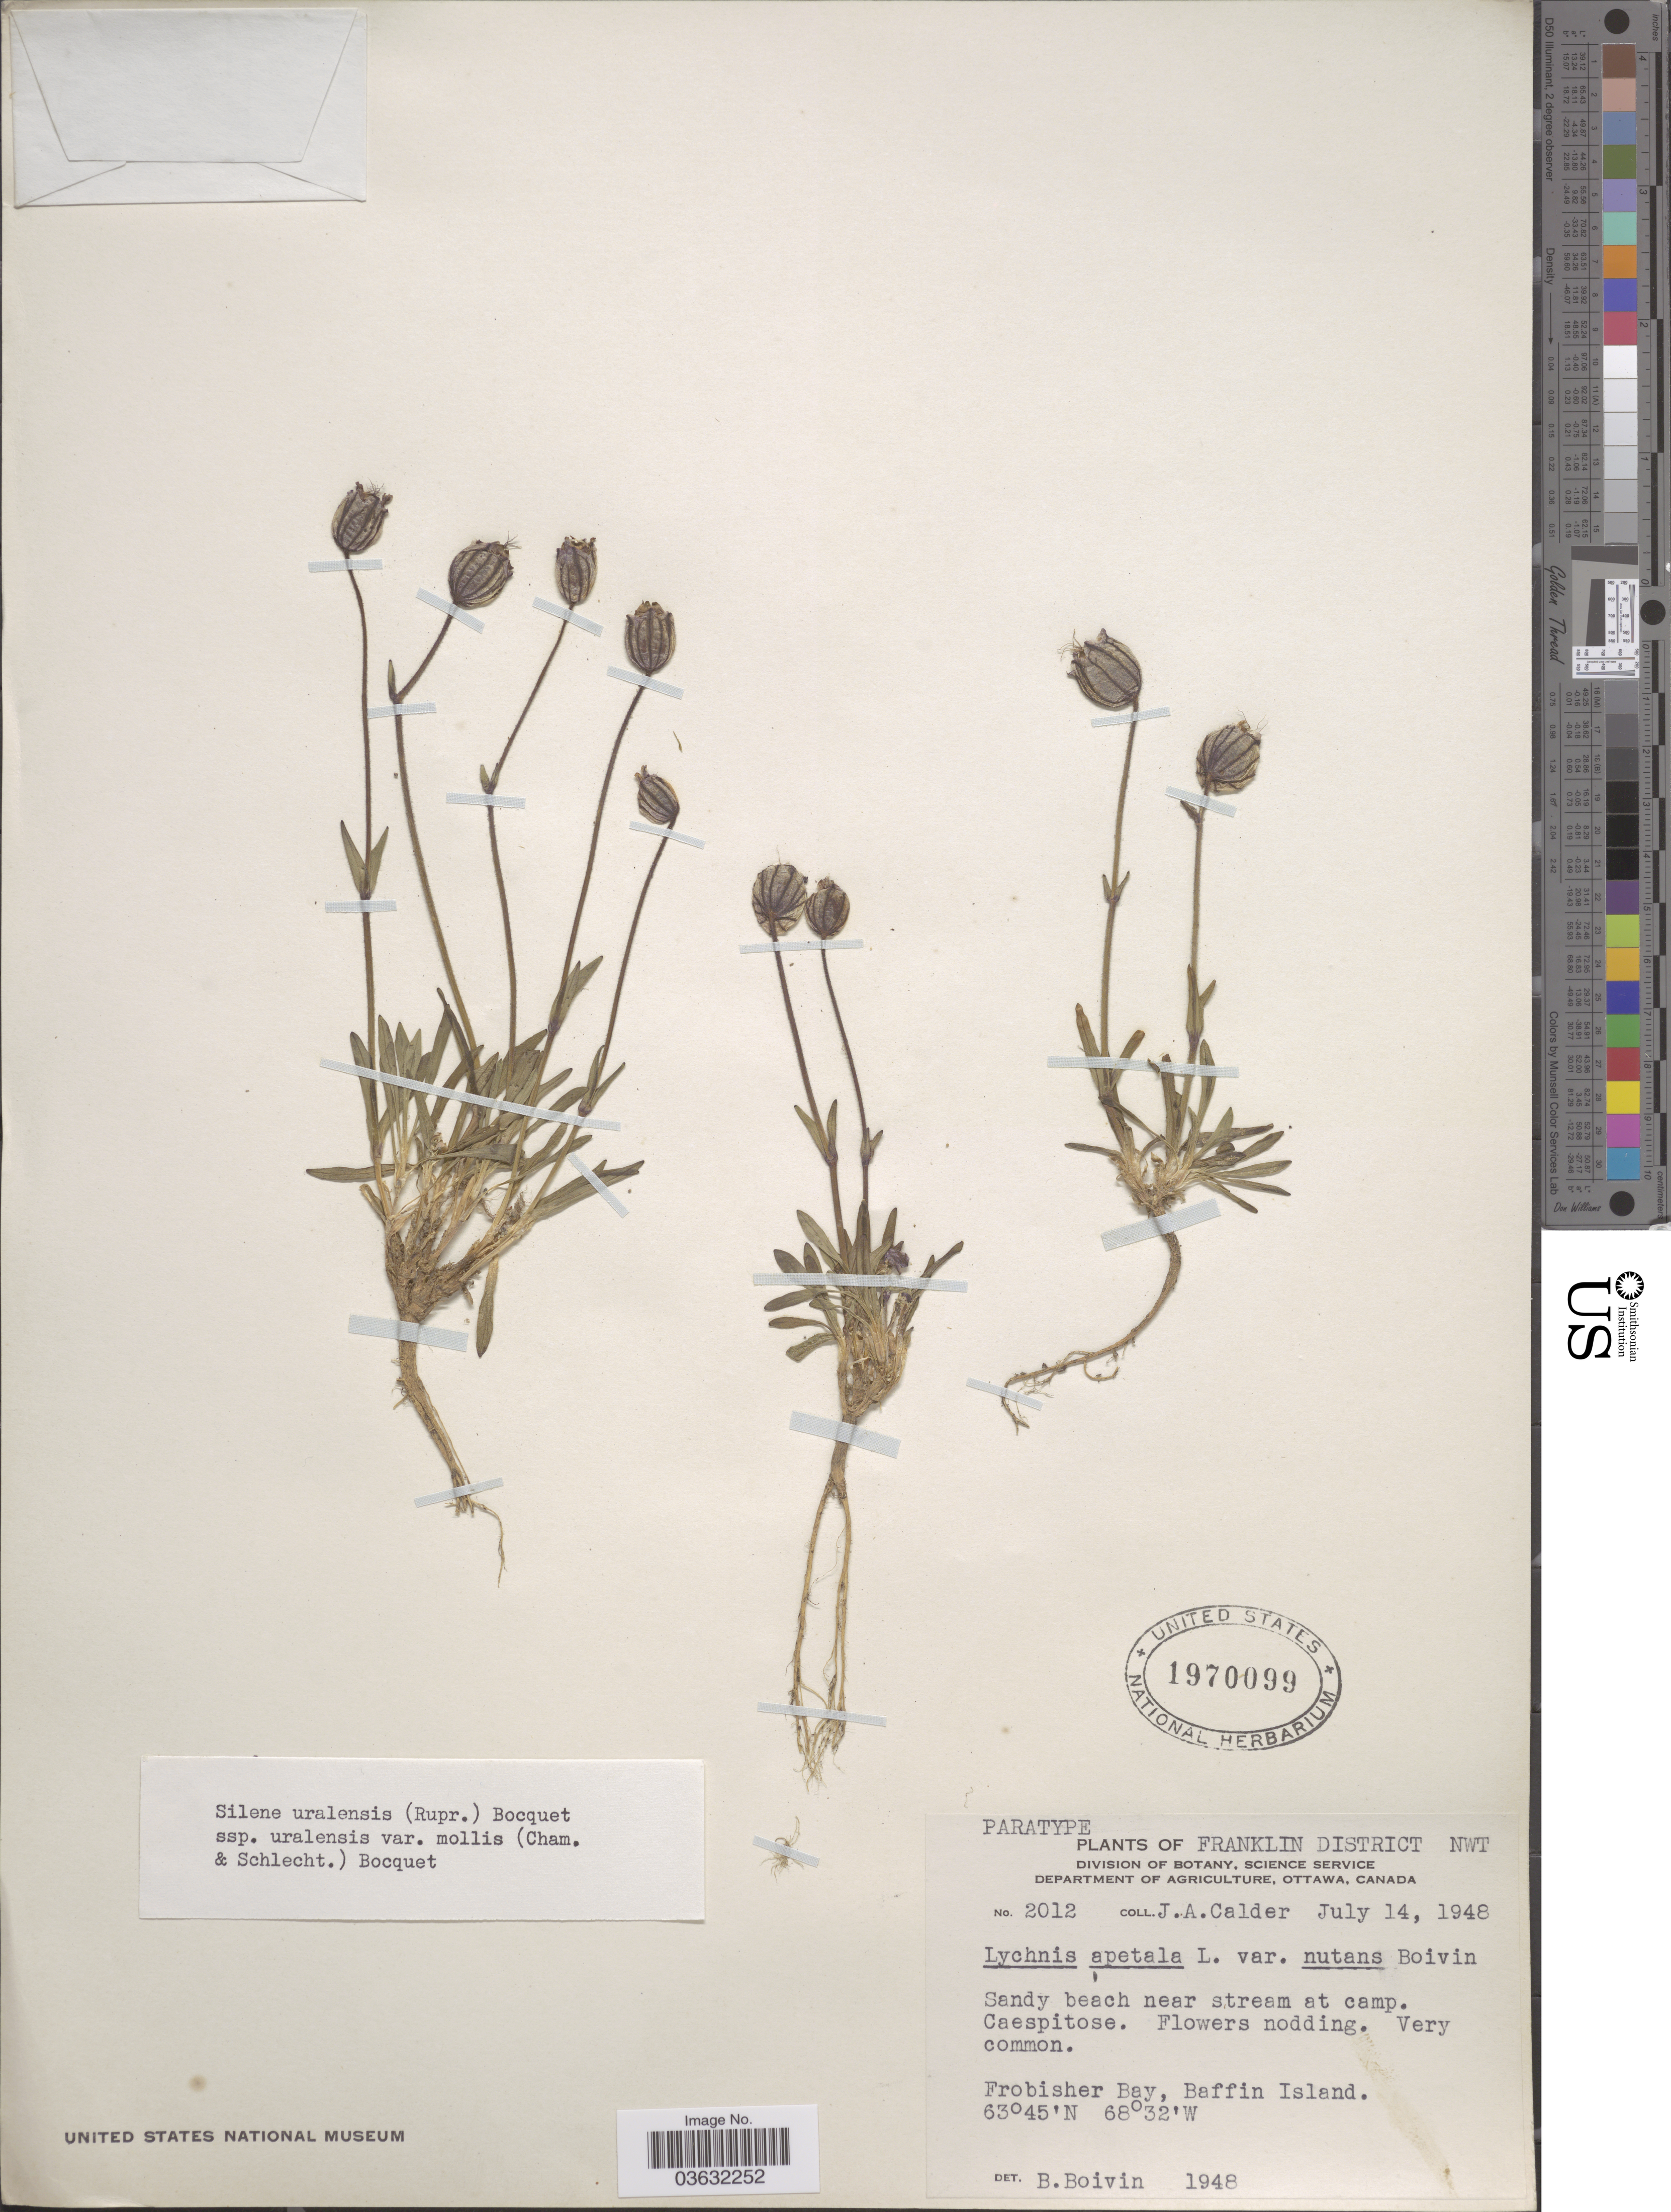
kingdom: Plantae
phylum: Tracheophyta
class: Magnoliopsida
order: Caryophyllales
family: Caryophyllaceae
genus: Silene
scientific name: Silene uralensis var. mollis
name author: (Cham. & Schltdl.) Bocquet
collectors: J. A. Calder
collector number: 2012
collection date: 1948-07-14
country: Canada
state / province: Northwest Territories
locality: Franklin District. Frobisher Bay, Baffin Island.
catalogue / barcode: US 1970099